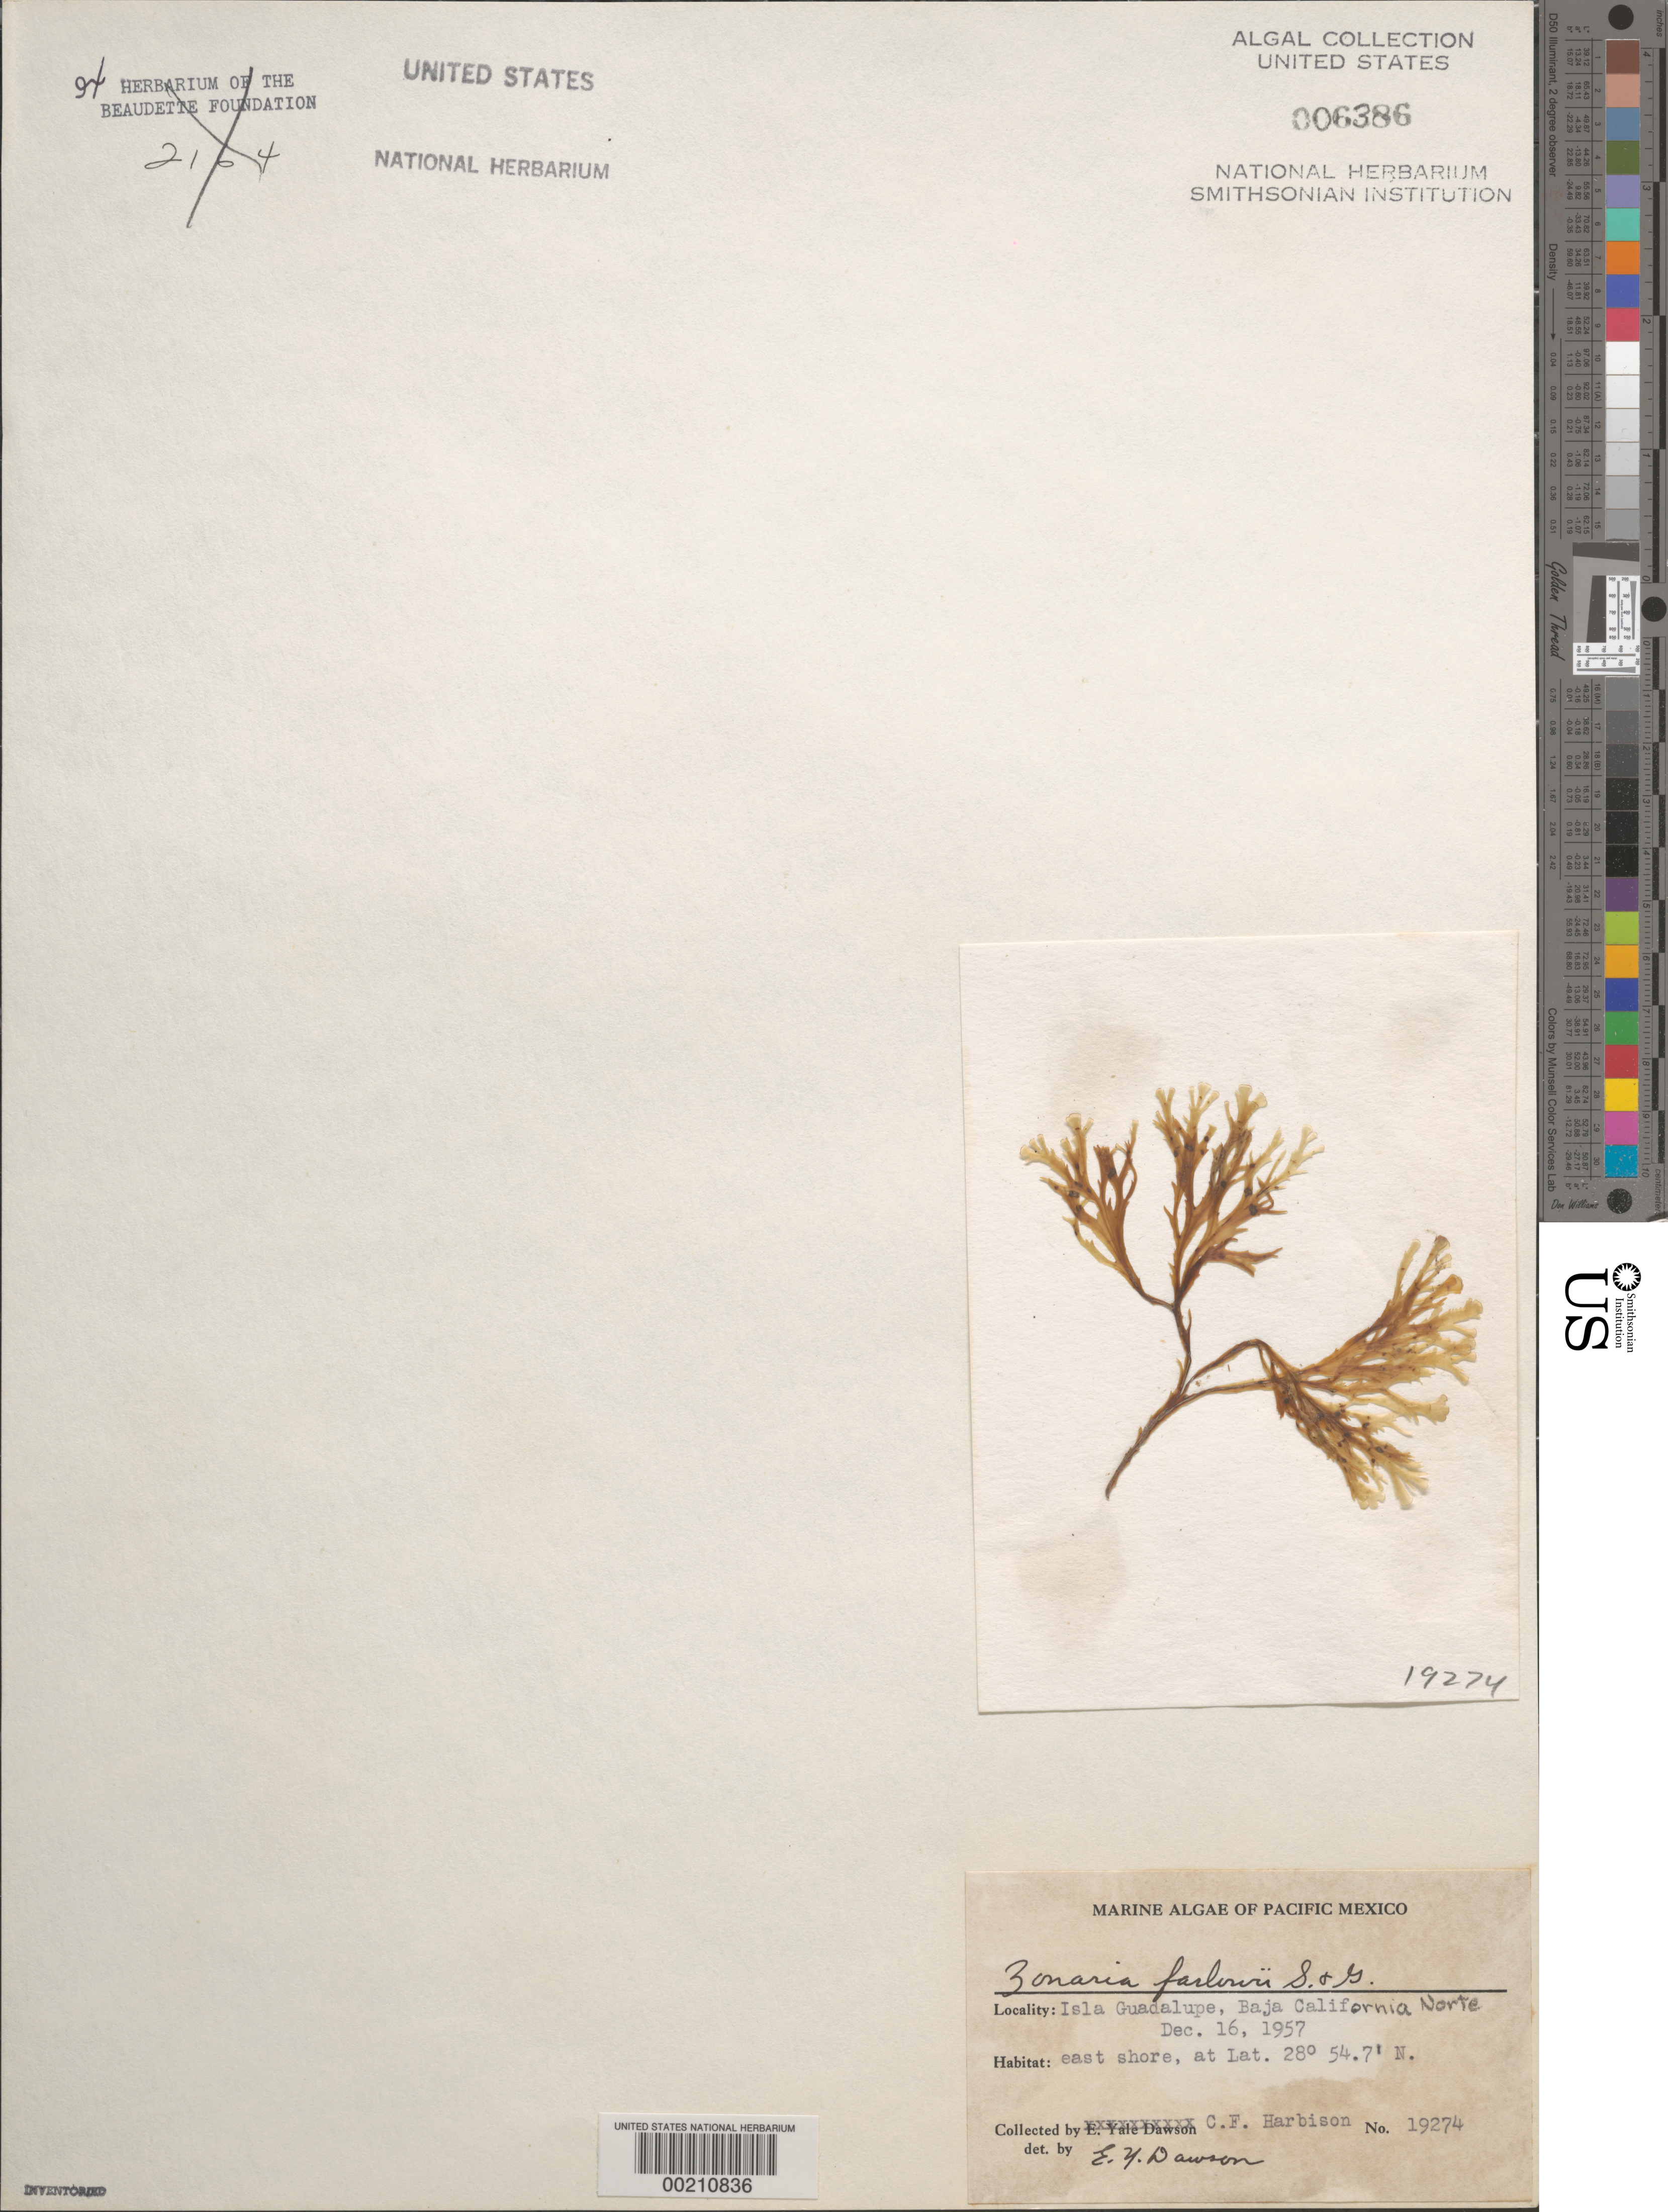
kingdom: Chromista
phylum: Ochrophyta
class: Phaeophyceae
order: Dictyotales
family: Dictyotaceae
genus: Zonaria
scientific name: Zonaria farlowii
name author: Setch. & N.L. Gardner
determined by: Dawson, E. Y.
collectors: C. F. Harbison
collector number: EYD 19274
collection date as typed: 16 Dec 1957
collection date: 1957-12-16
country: Mexico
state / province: Baja California Norte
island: Isla Guadalupe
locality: East shore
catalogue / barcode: US 6386